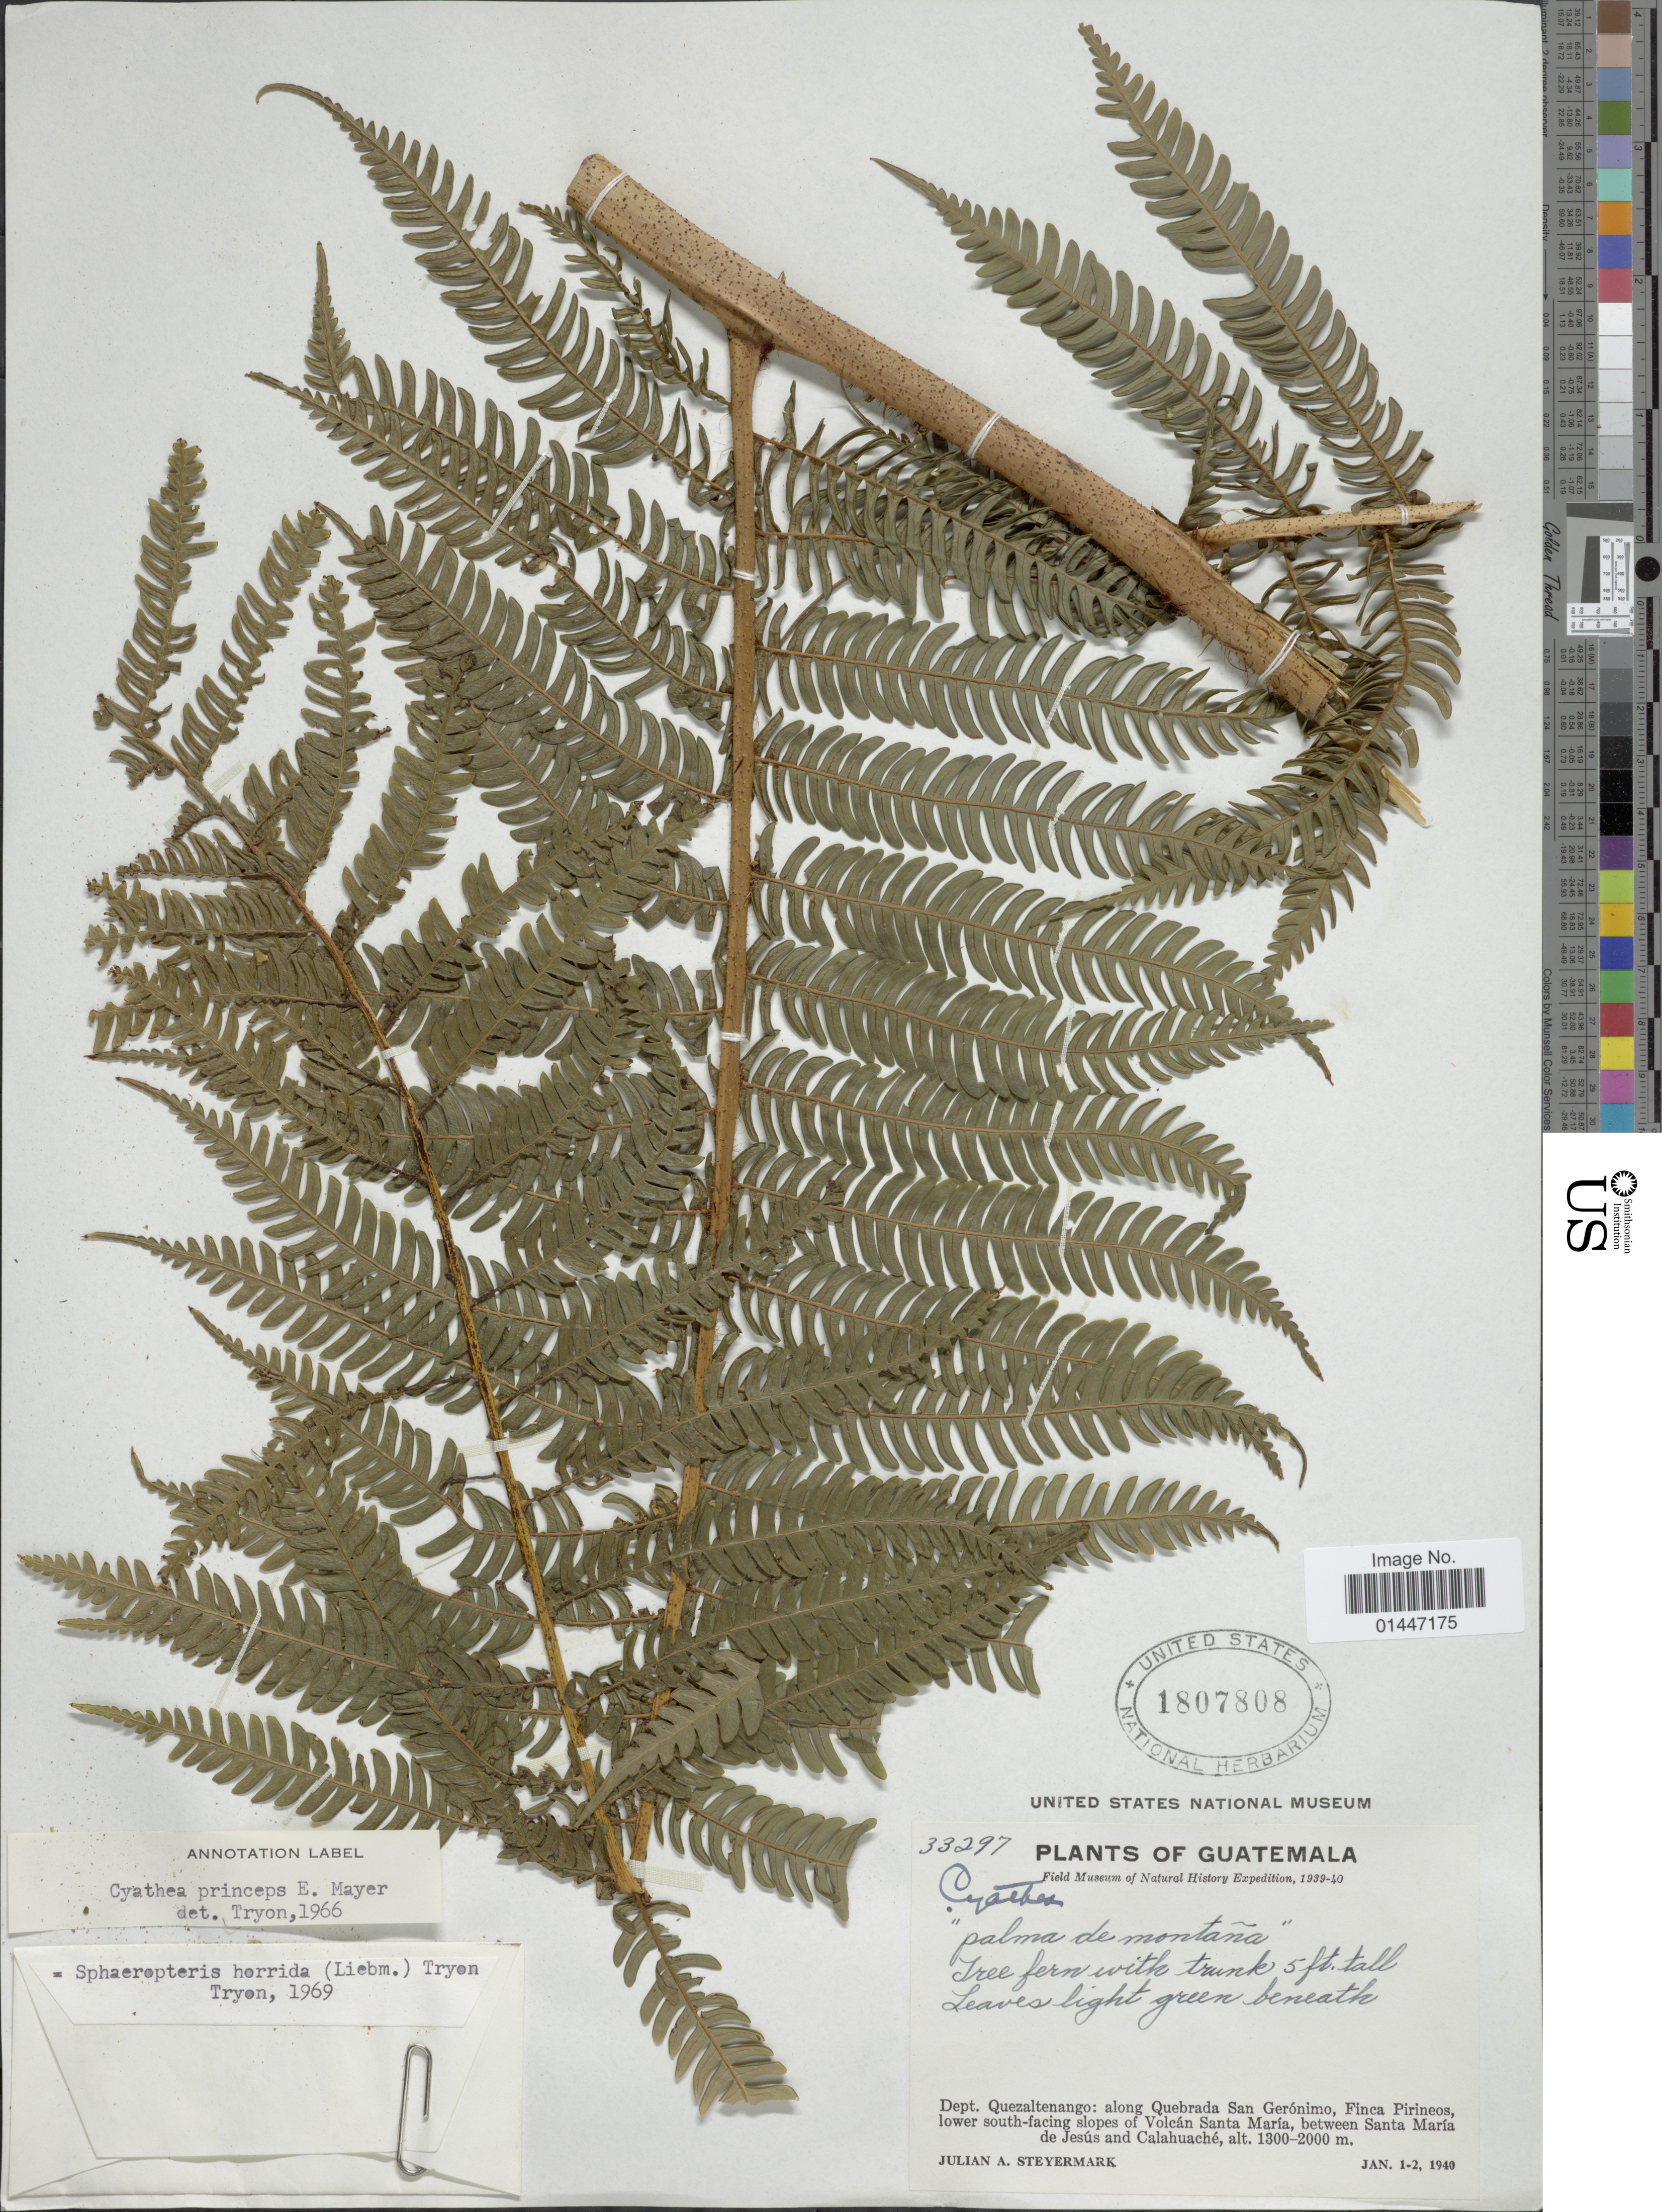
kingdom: Plantae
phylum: Tracheophyta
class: Polypodiopsida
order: Cyatheales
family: Cyatheaceae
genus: Sphaeropteris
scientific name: Sphaeropteris horrida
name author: (Liebm.) R.M. Tryon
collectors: J. Steyermark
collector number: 33297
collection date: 1940-01-01/1940-01-02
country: Guatemala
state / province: Quetzaltenango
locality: Dept. Quezaltenango: along Quebrada San Geronimo, Finca Pirineos, lower south- facing slopes of Volcan Santa Maria, between Santa Maria de Jesus and Calahuache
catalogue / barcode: US 1807808